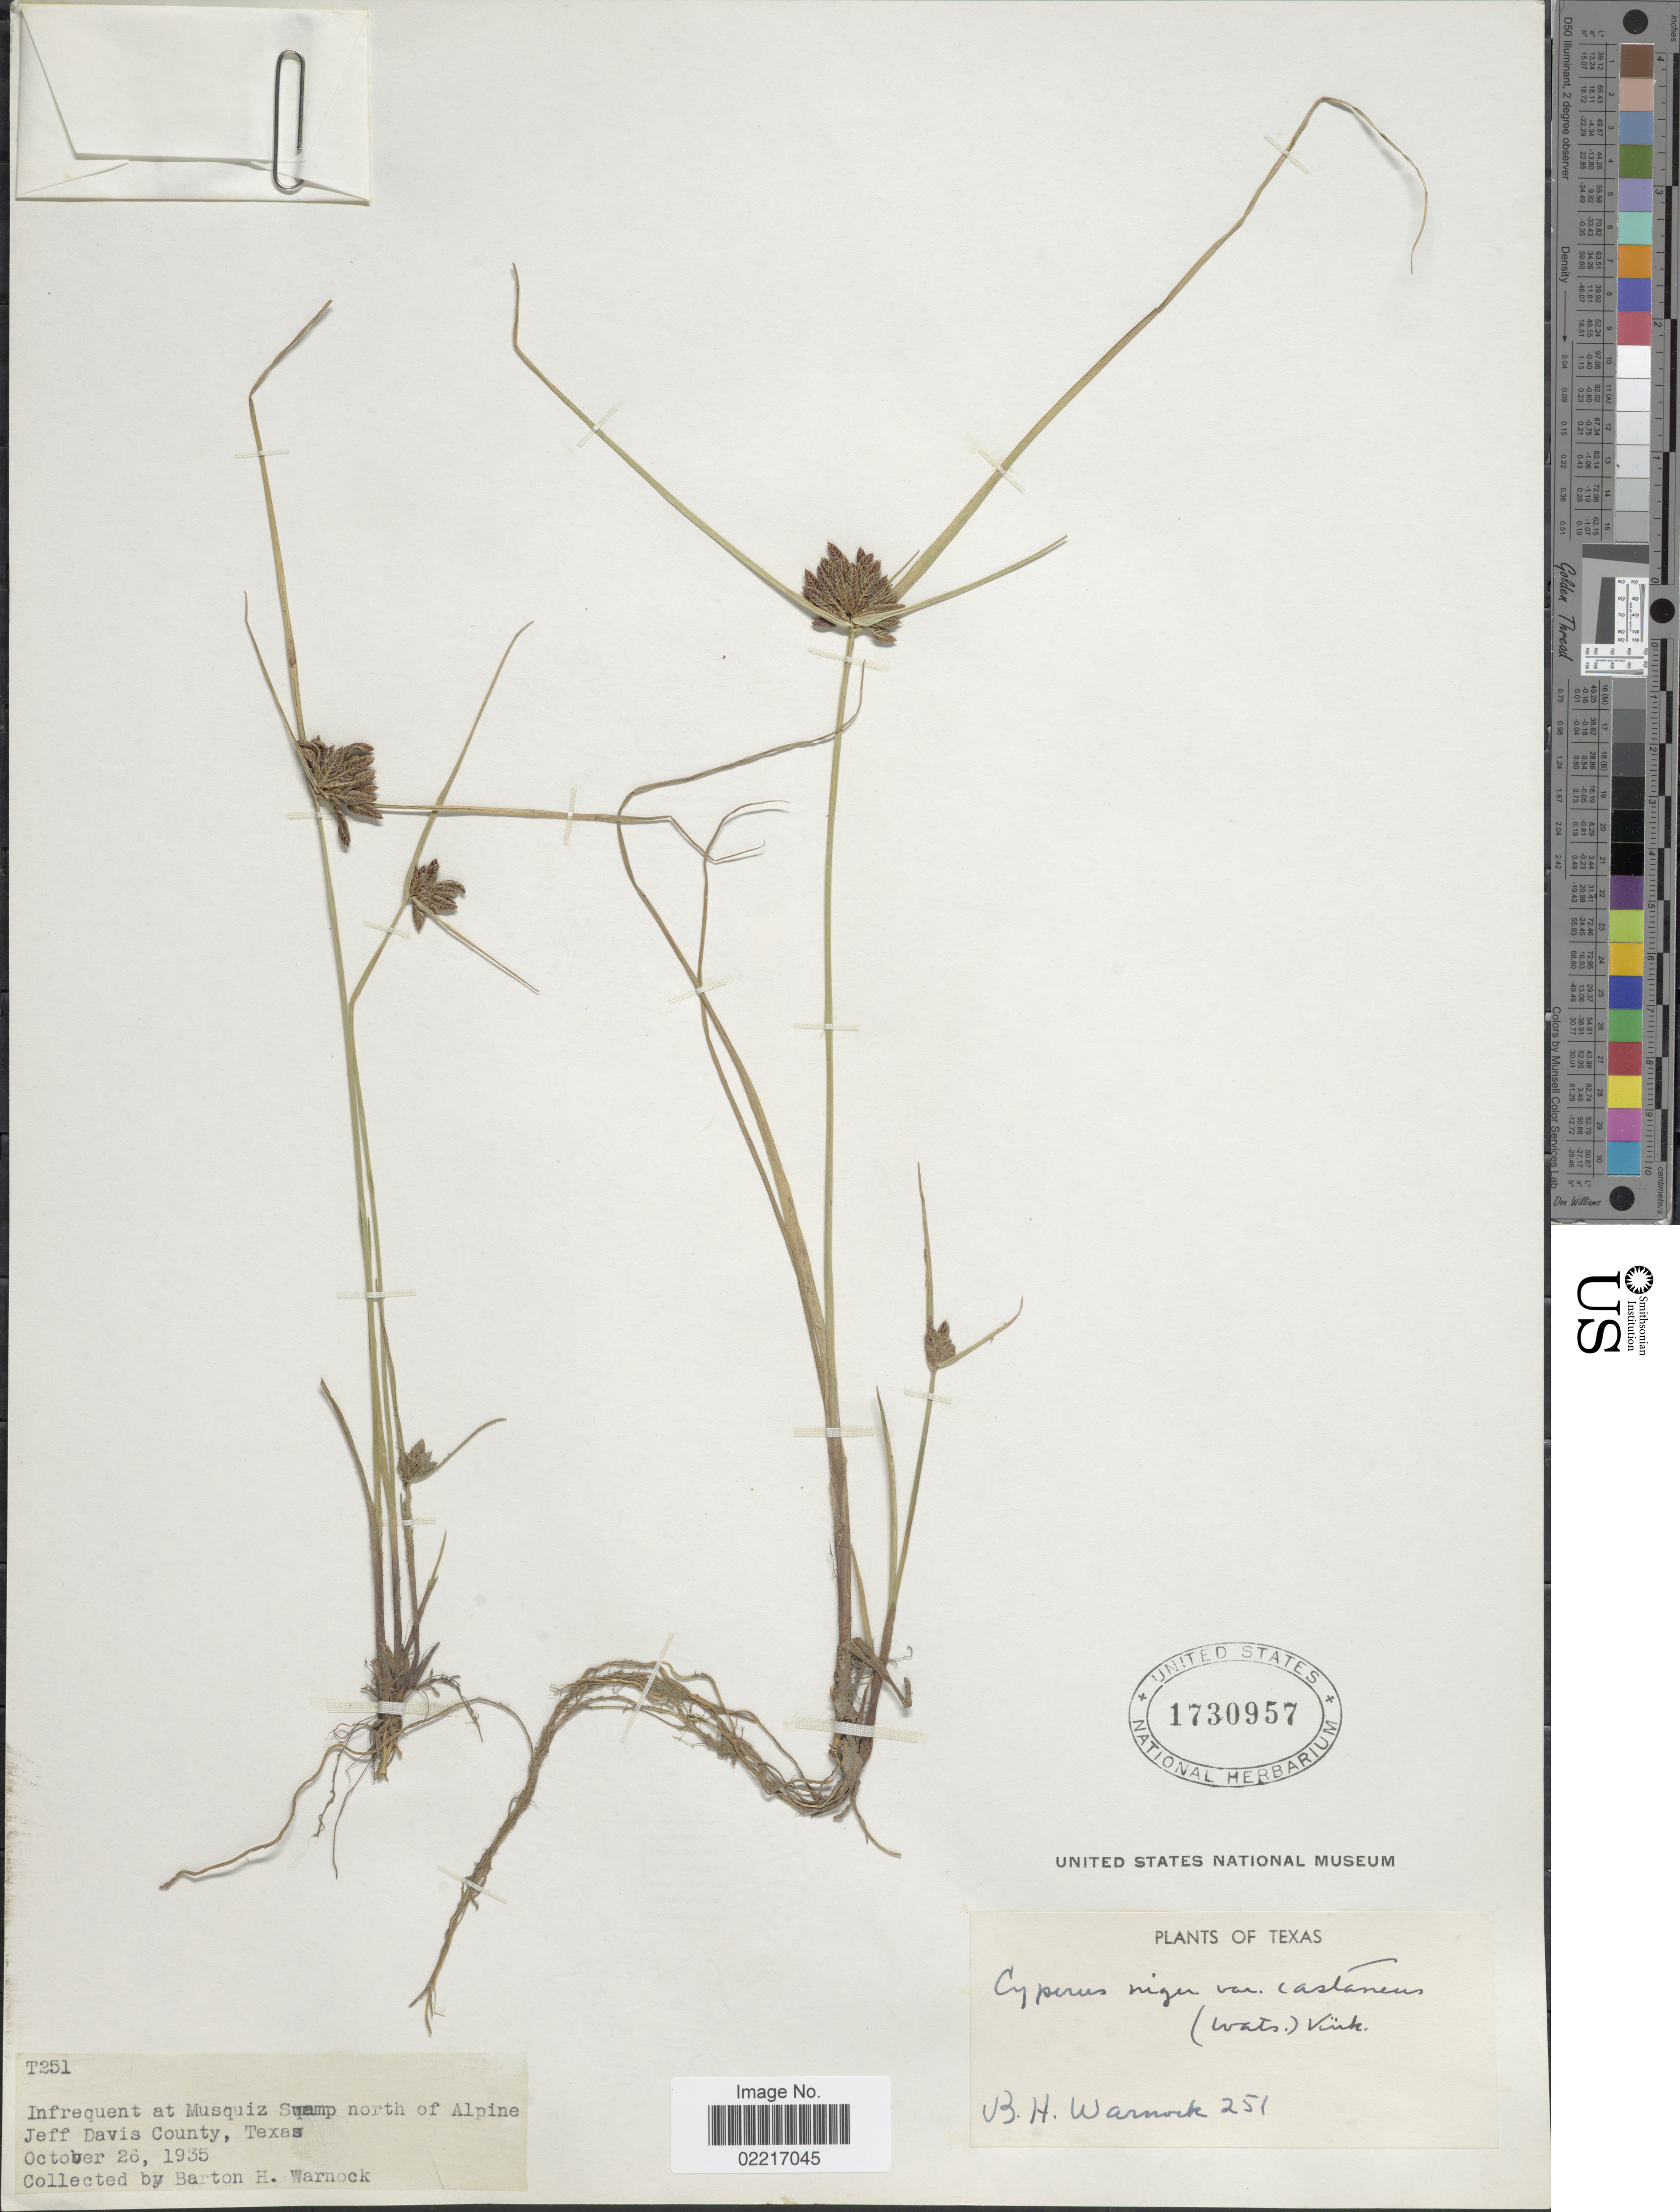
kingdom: Plantae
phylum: Tracheophyta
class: Liliopsida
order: Poales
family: Cyperaceae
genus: Cyperus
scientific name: Cyperus niger var. capitatus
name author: (Britton) O'Neill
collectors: B. H. Warnock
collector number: T251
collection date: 1935-10-26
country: United States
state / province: Texas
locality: Musquiz Swamp north of Alpine, Jeff Davis County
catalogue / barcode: US 1730957